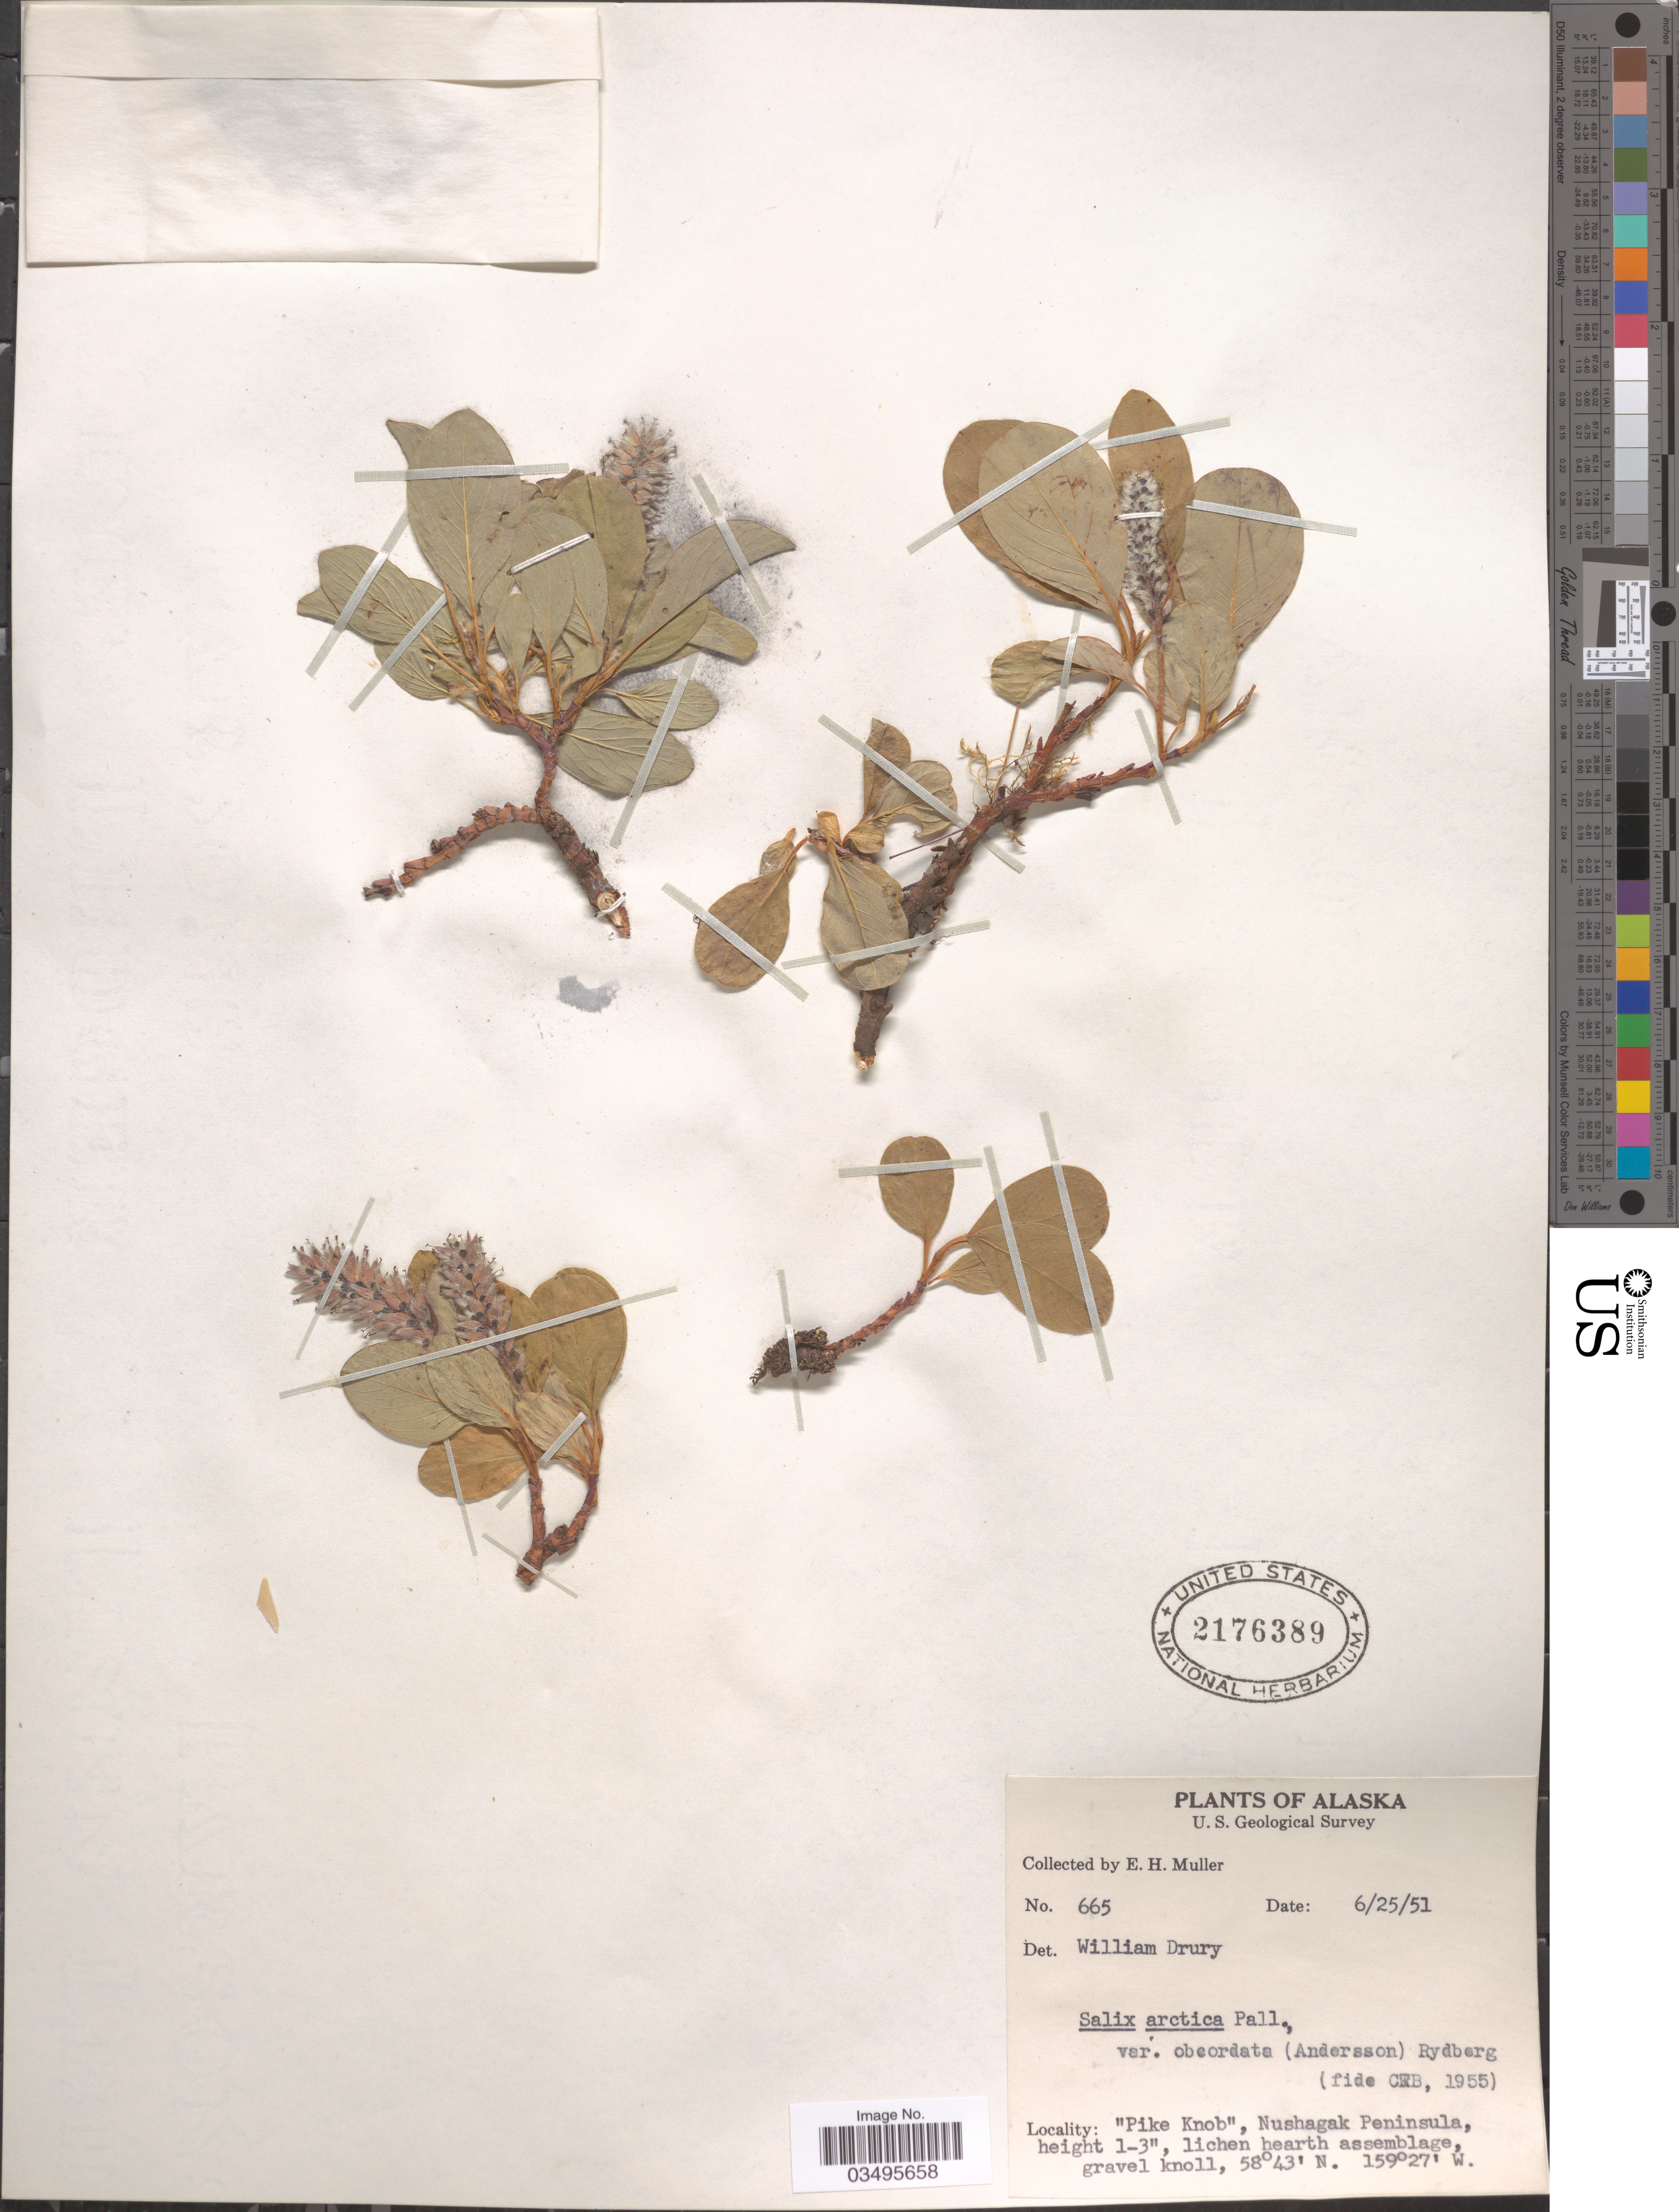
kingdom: Plantae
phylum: Tracheophyta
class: Magnoliopsida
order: Malpighiales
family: Salicaceae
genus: Salix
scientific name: Salix arctica var. obcordata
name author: (Andersson) Rydb.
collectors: E. H. Muller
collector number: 665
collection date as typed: Transcribed d/m/y: 25/6/51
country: United States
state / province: Alaska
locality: Pike Knob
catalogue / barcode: US 2176389